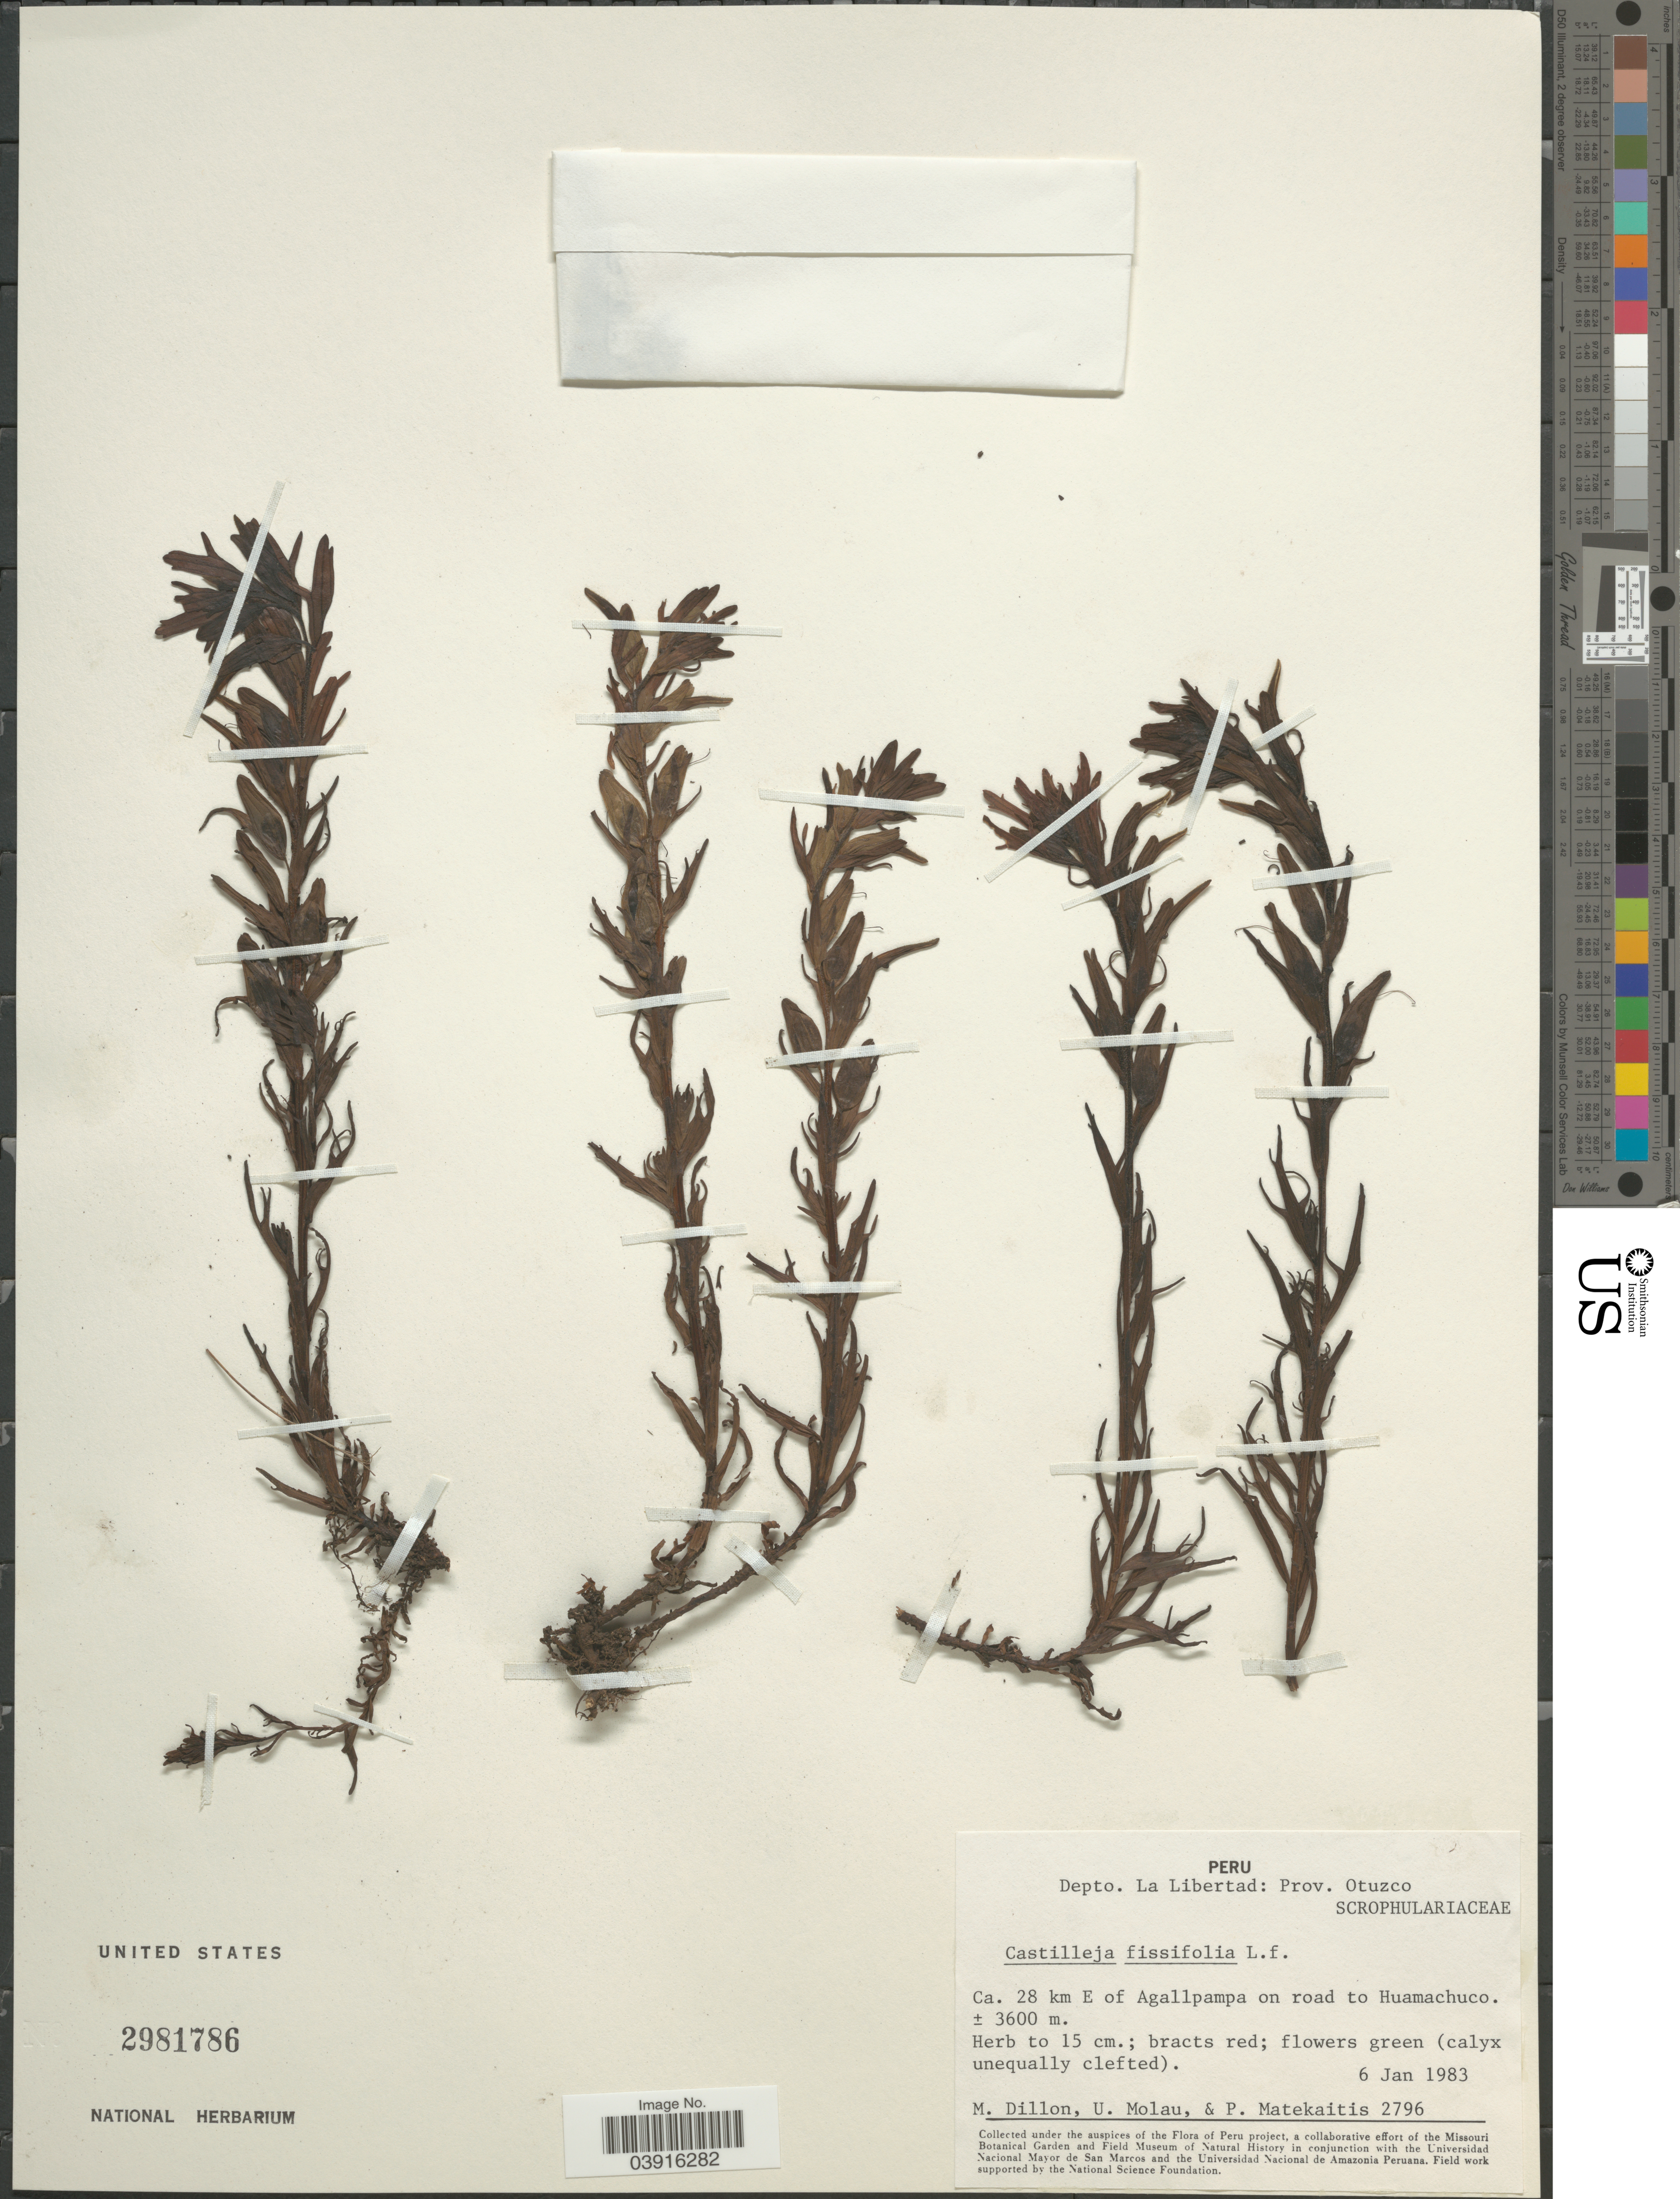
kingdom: Plantae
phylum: Tracheophyta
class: Magnoliopsida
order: Lamiales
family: Orobanchaceae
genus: Castilleja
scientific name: Castilleja fissifolia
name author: L. f.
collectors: M. O. Dillon, U. Molau & P. Matekaitis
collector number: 2796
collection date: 1983-01-06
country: Peru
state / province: La Libertad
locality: Depto. La Libertad: Prov. Otuzco. Ca. 28 km E of Agallpampa on road to Huamachuco.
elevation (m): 3600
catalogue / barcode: US 2981786